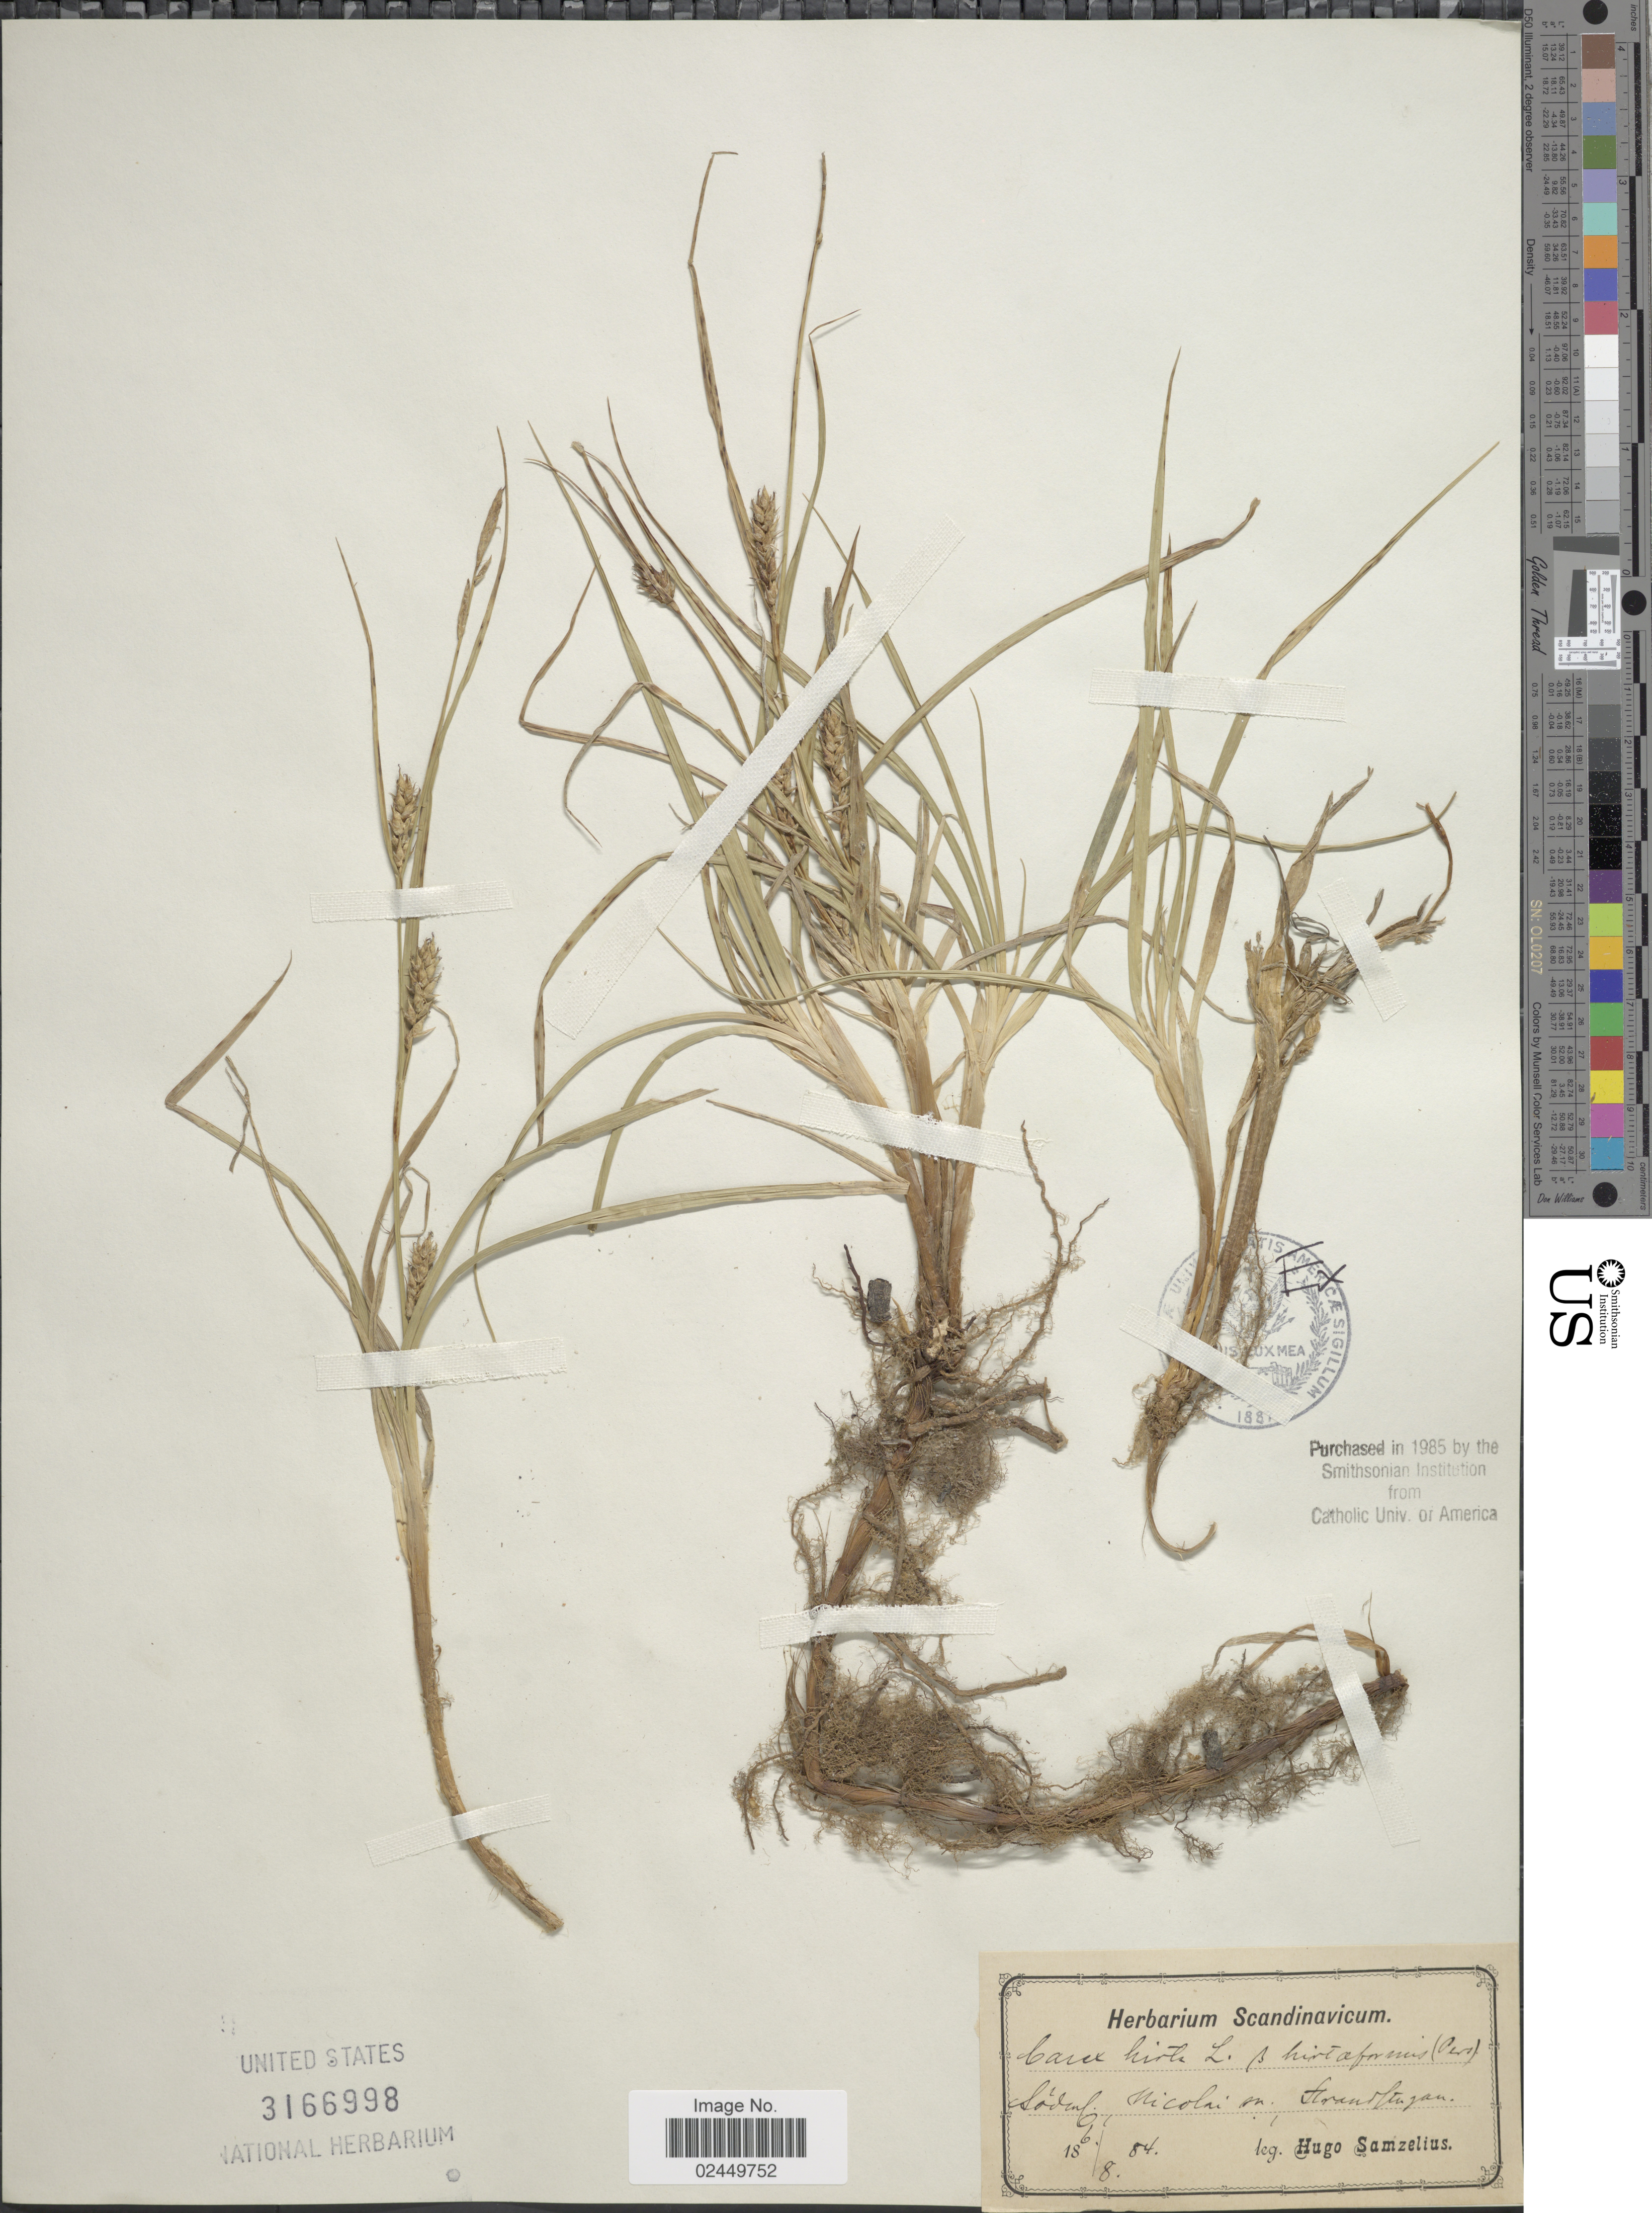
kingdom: Plantae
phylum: Tracheophyta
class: Liliopsida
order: Poales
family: Cyperaceae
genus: Carex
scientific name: Carex hirta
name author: L.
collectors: H. Samzelius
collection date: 1884-08-06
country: Sweden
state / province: Sodermanland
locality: Sodml. Nicolai. sn. Horenschagen [interpreted]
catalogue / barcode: US 3166998